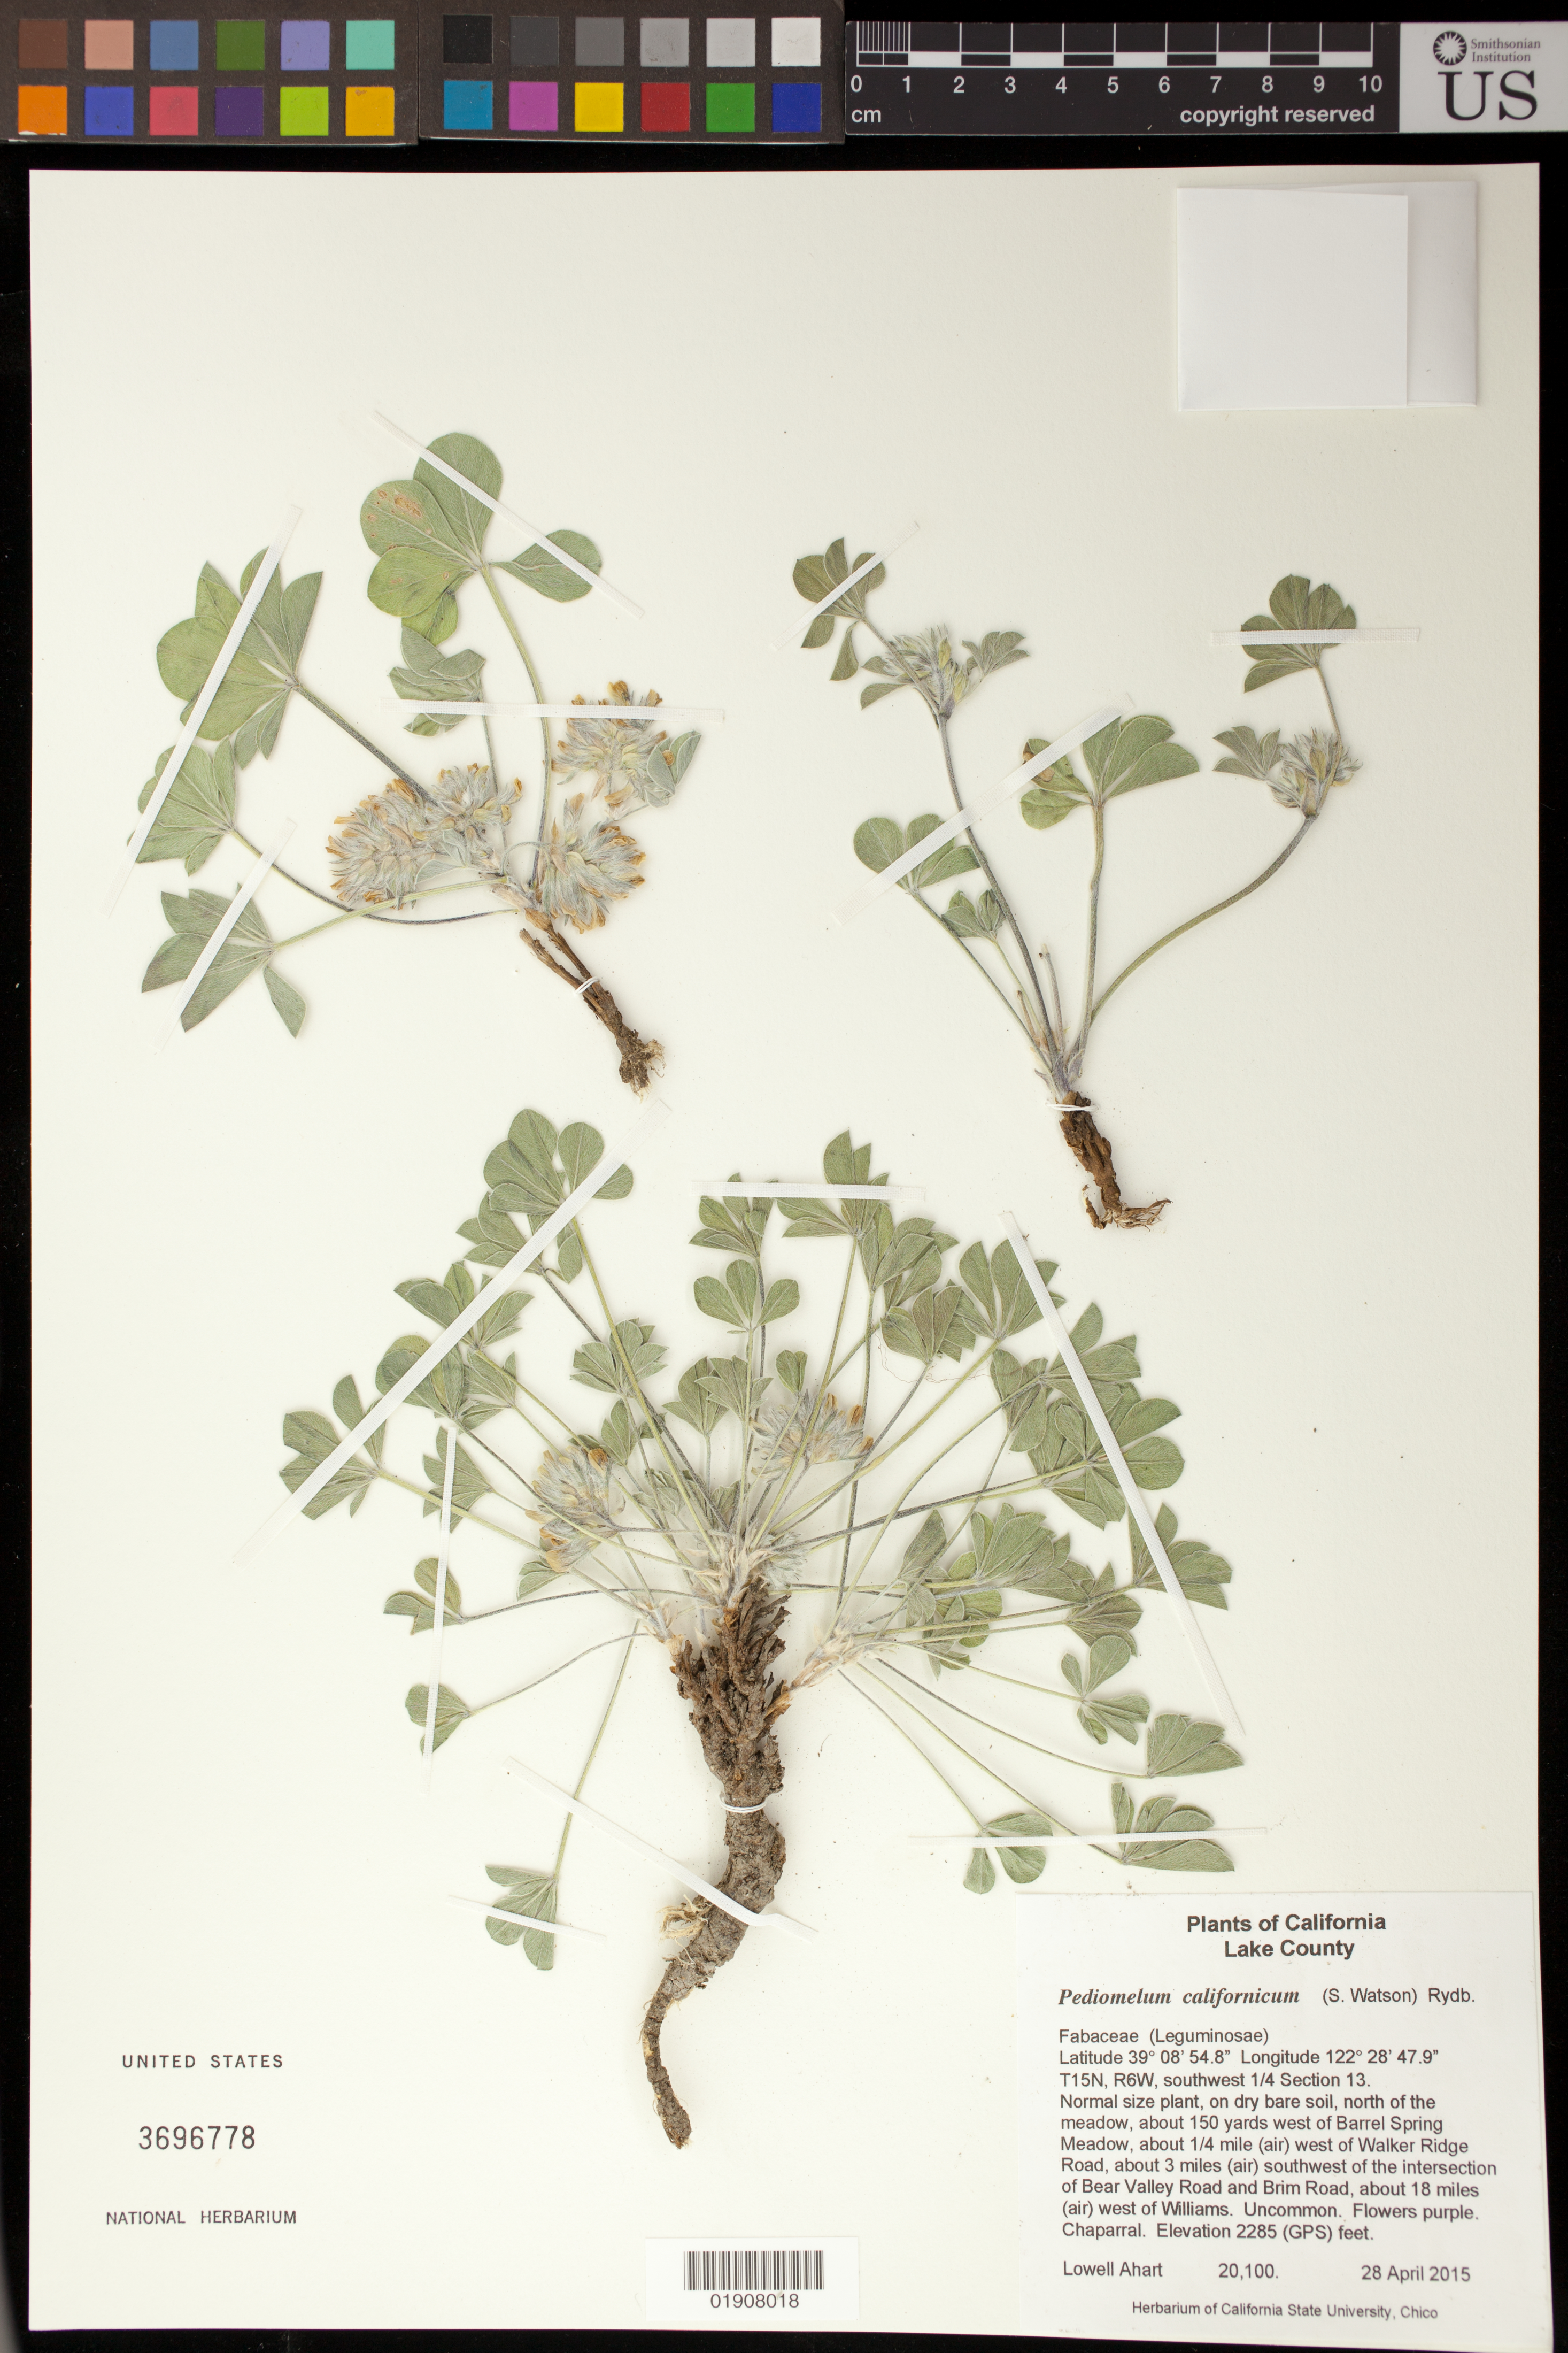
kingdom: Plantae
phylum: Tracheophyta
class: Magnoliopsida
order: Fabales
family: Fabaceae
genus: Pediomelum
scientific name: Pediomelum californicum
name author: (S. Watson) Rydb.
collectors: L. Ahart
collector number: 20100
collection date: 2015-04-28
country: United States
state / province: California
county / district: Lake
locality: North of the meadow, about 150 yards west of Barrel Spring Meadow, about 1/4 mile (air) west of Walker Ridge Road, about 3 miles (air) southwest of the intersection of Bear Valley Road and Brim Road, about 18 miles (air) west of Williams.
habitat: Chaparral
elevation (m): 696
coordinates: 39 08 54.8 N, 122 28 47.9 W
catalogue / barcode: US 3696778